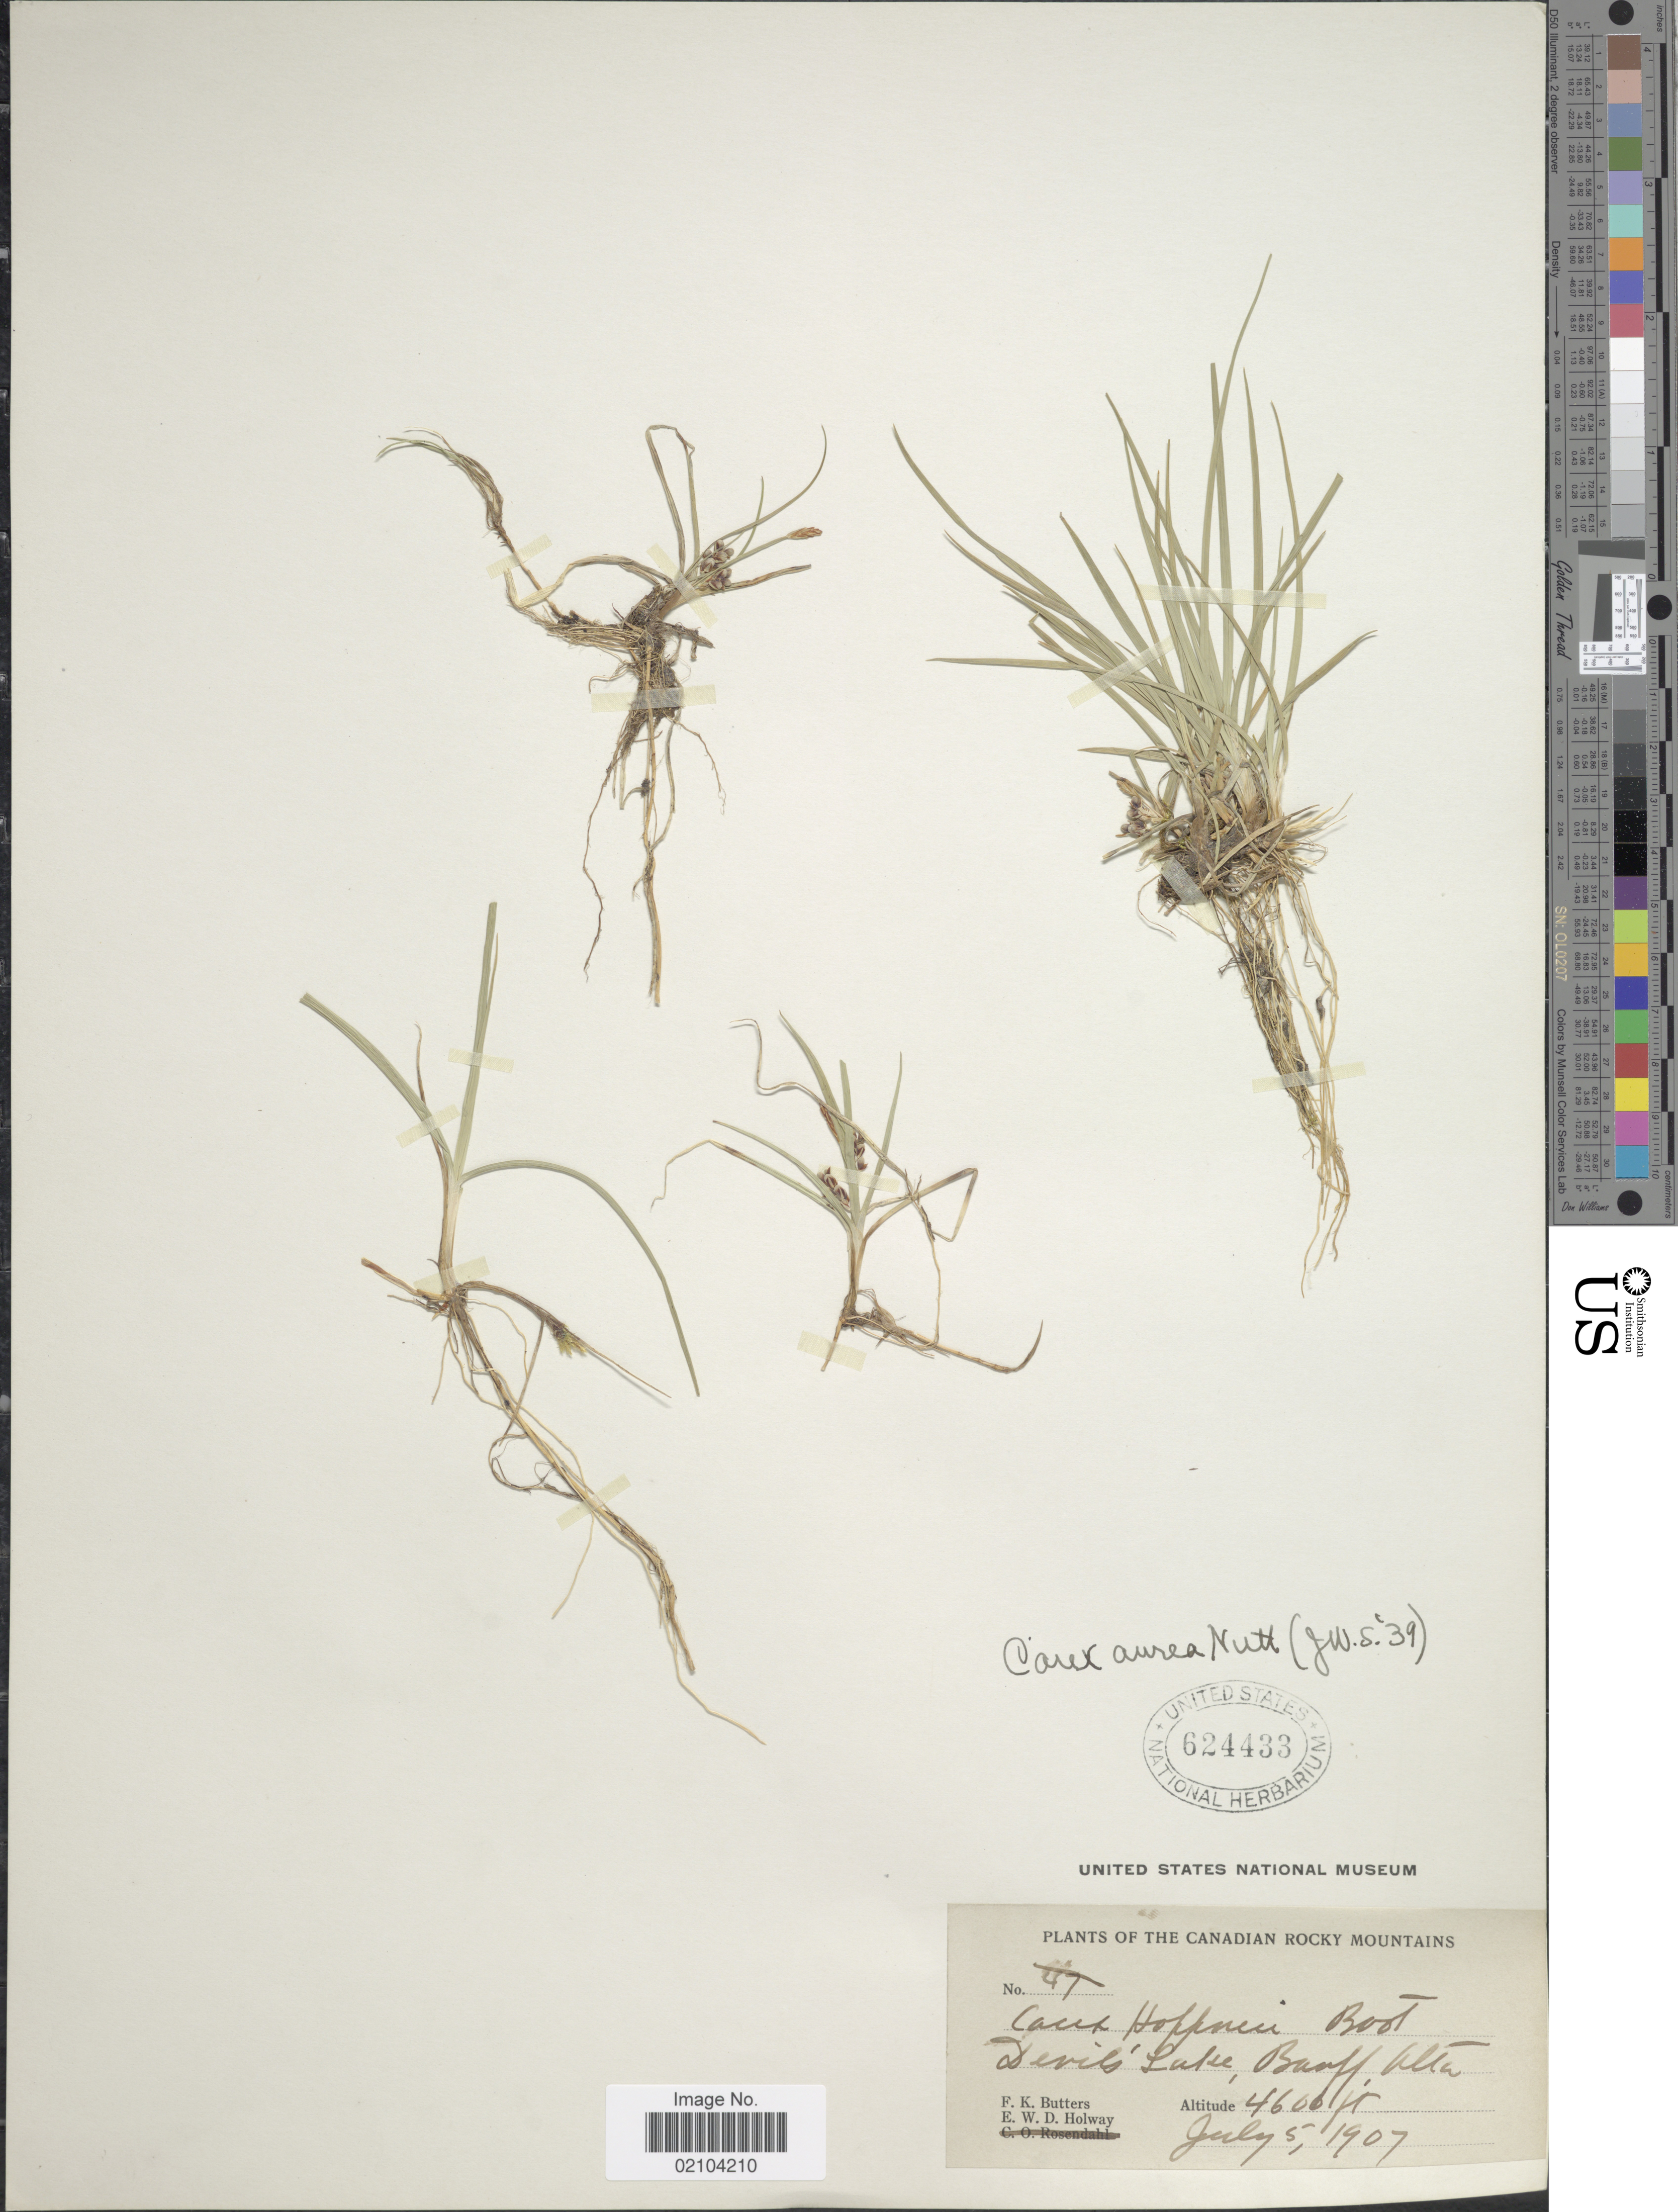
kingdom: Plantae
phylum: Tracheophyta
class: Liliopsida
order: Poales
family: Cyperaceae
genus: Carex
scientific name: Carex aurea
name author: Nutt.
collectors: F. K. Butters & E. W. D. Holway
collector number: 47?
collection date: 1907-07-05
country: Canada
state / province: Alberta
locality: Candian Rocky Mountains. Marsh, Devils Lake, Banff, Alta.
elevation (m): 1402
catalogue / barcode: US 624433